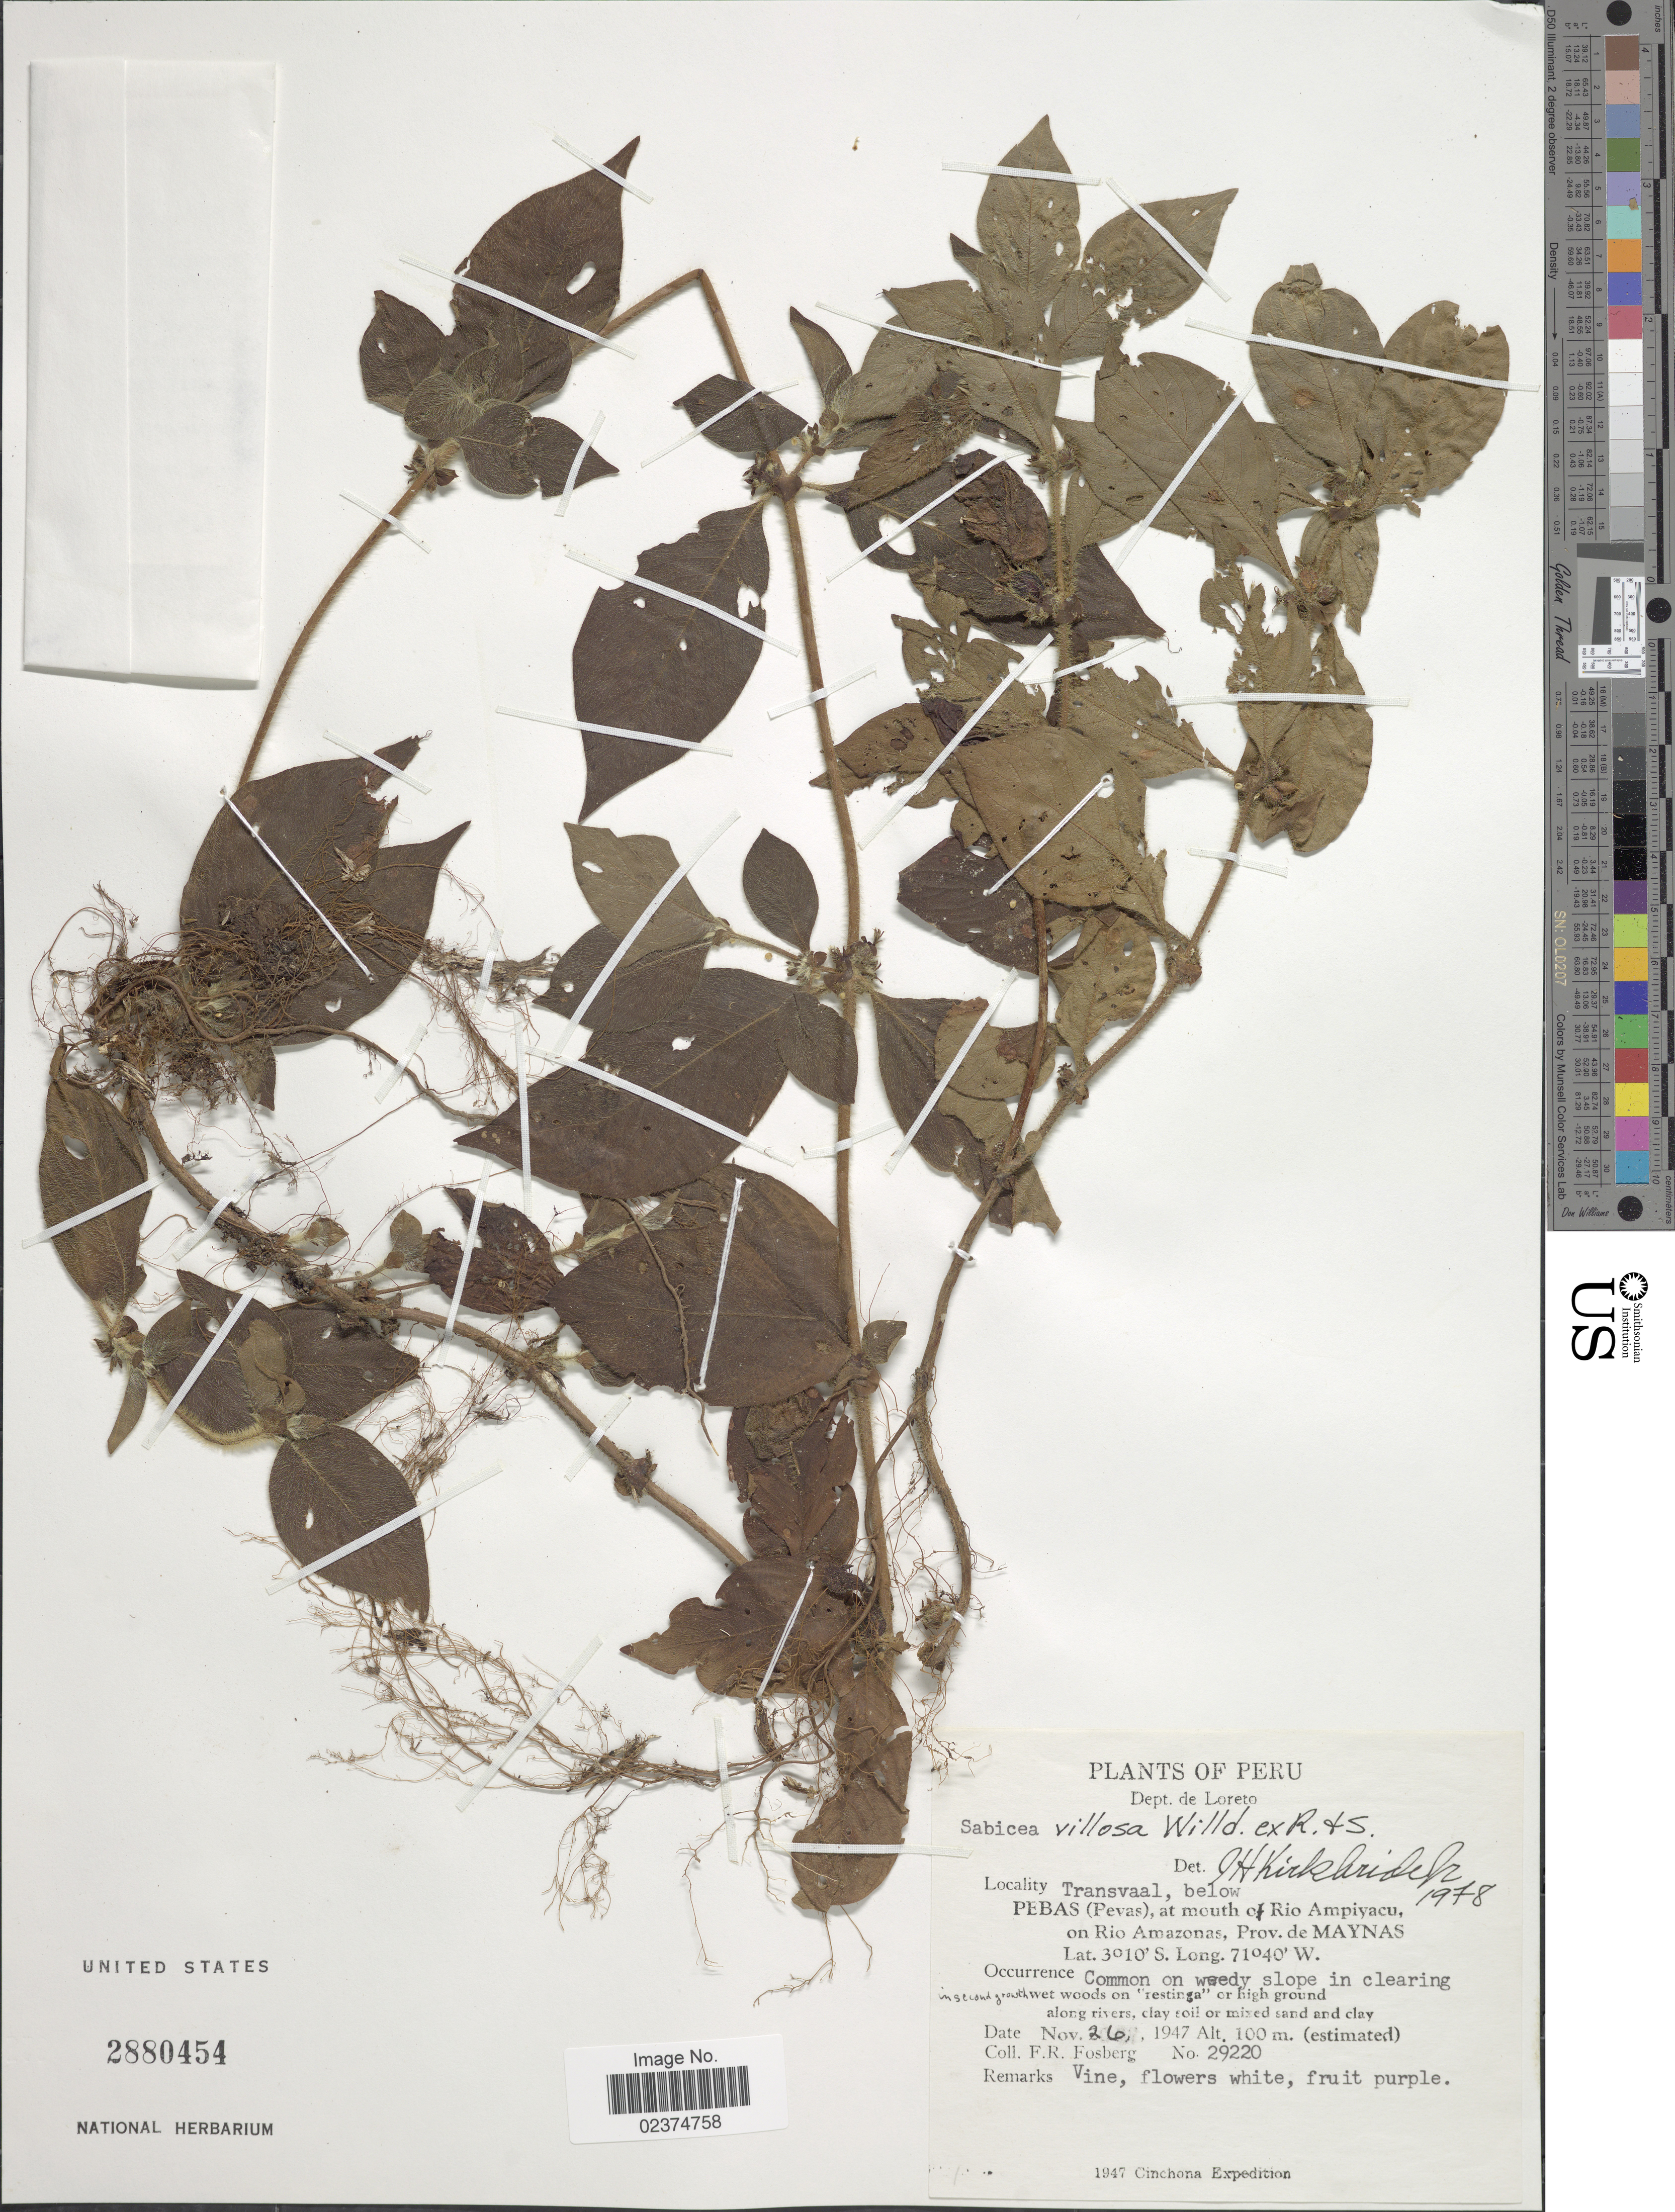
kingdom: Plantae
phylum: Tracheophyta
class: Magnoliopsida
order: Gentianales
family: Rubiaceae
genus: Sabicea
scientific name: Sabicea villosa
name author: Willd. ex Roem. & Schult.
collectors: F. R. Fosberg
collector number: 29220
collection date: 1947-11-26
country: Peru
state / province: Loreto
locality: Dept. de Loreto. Transvaal, below Pebas (Pevas), at mouth of Rio Ampiyacu, on Rio Amazonas, Prov. de Maynas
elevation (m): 100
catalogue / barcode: US 2880454